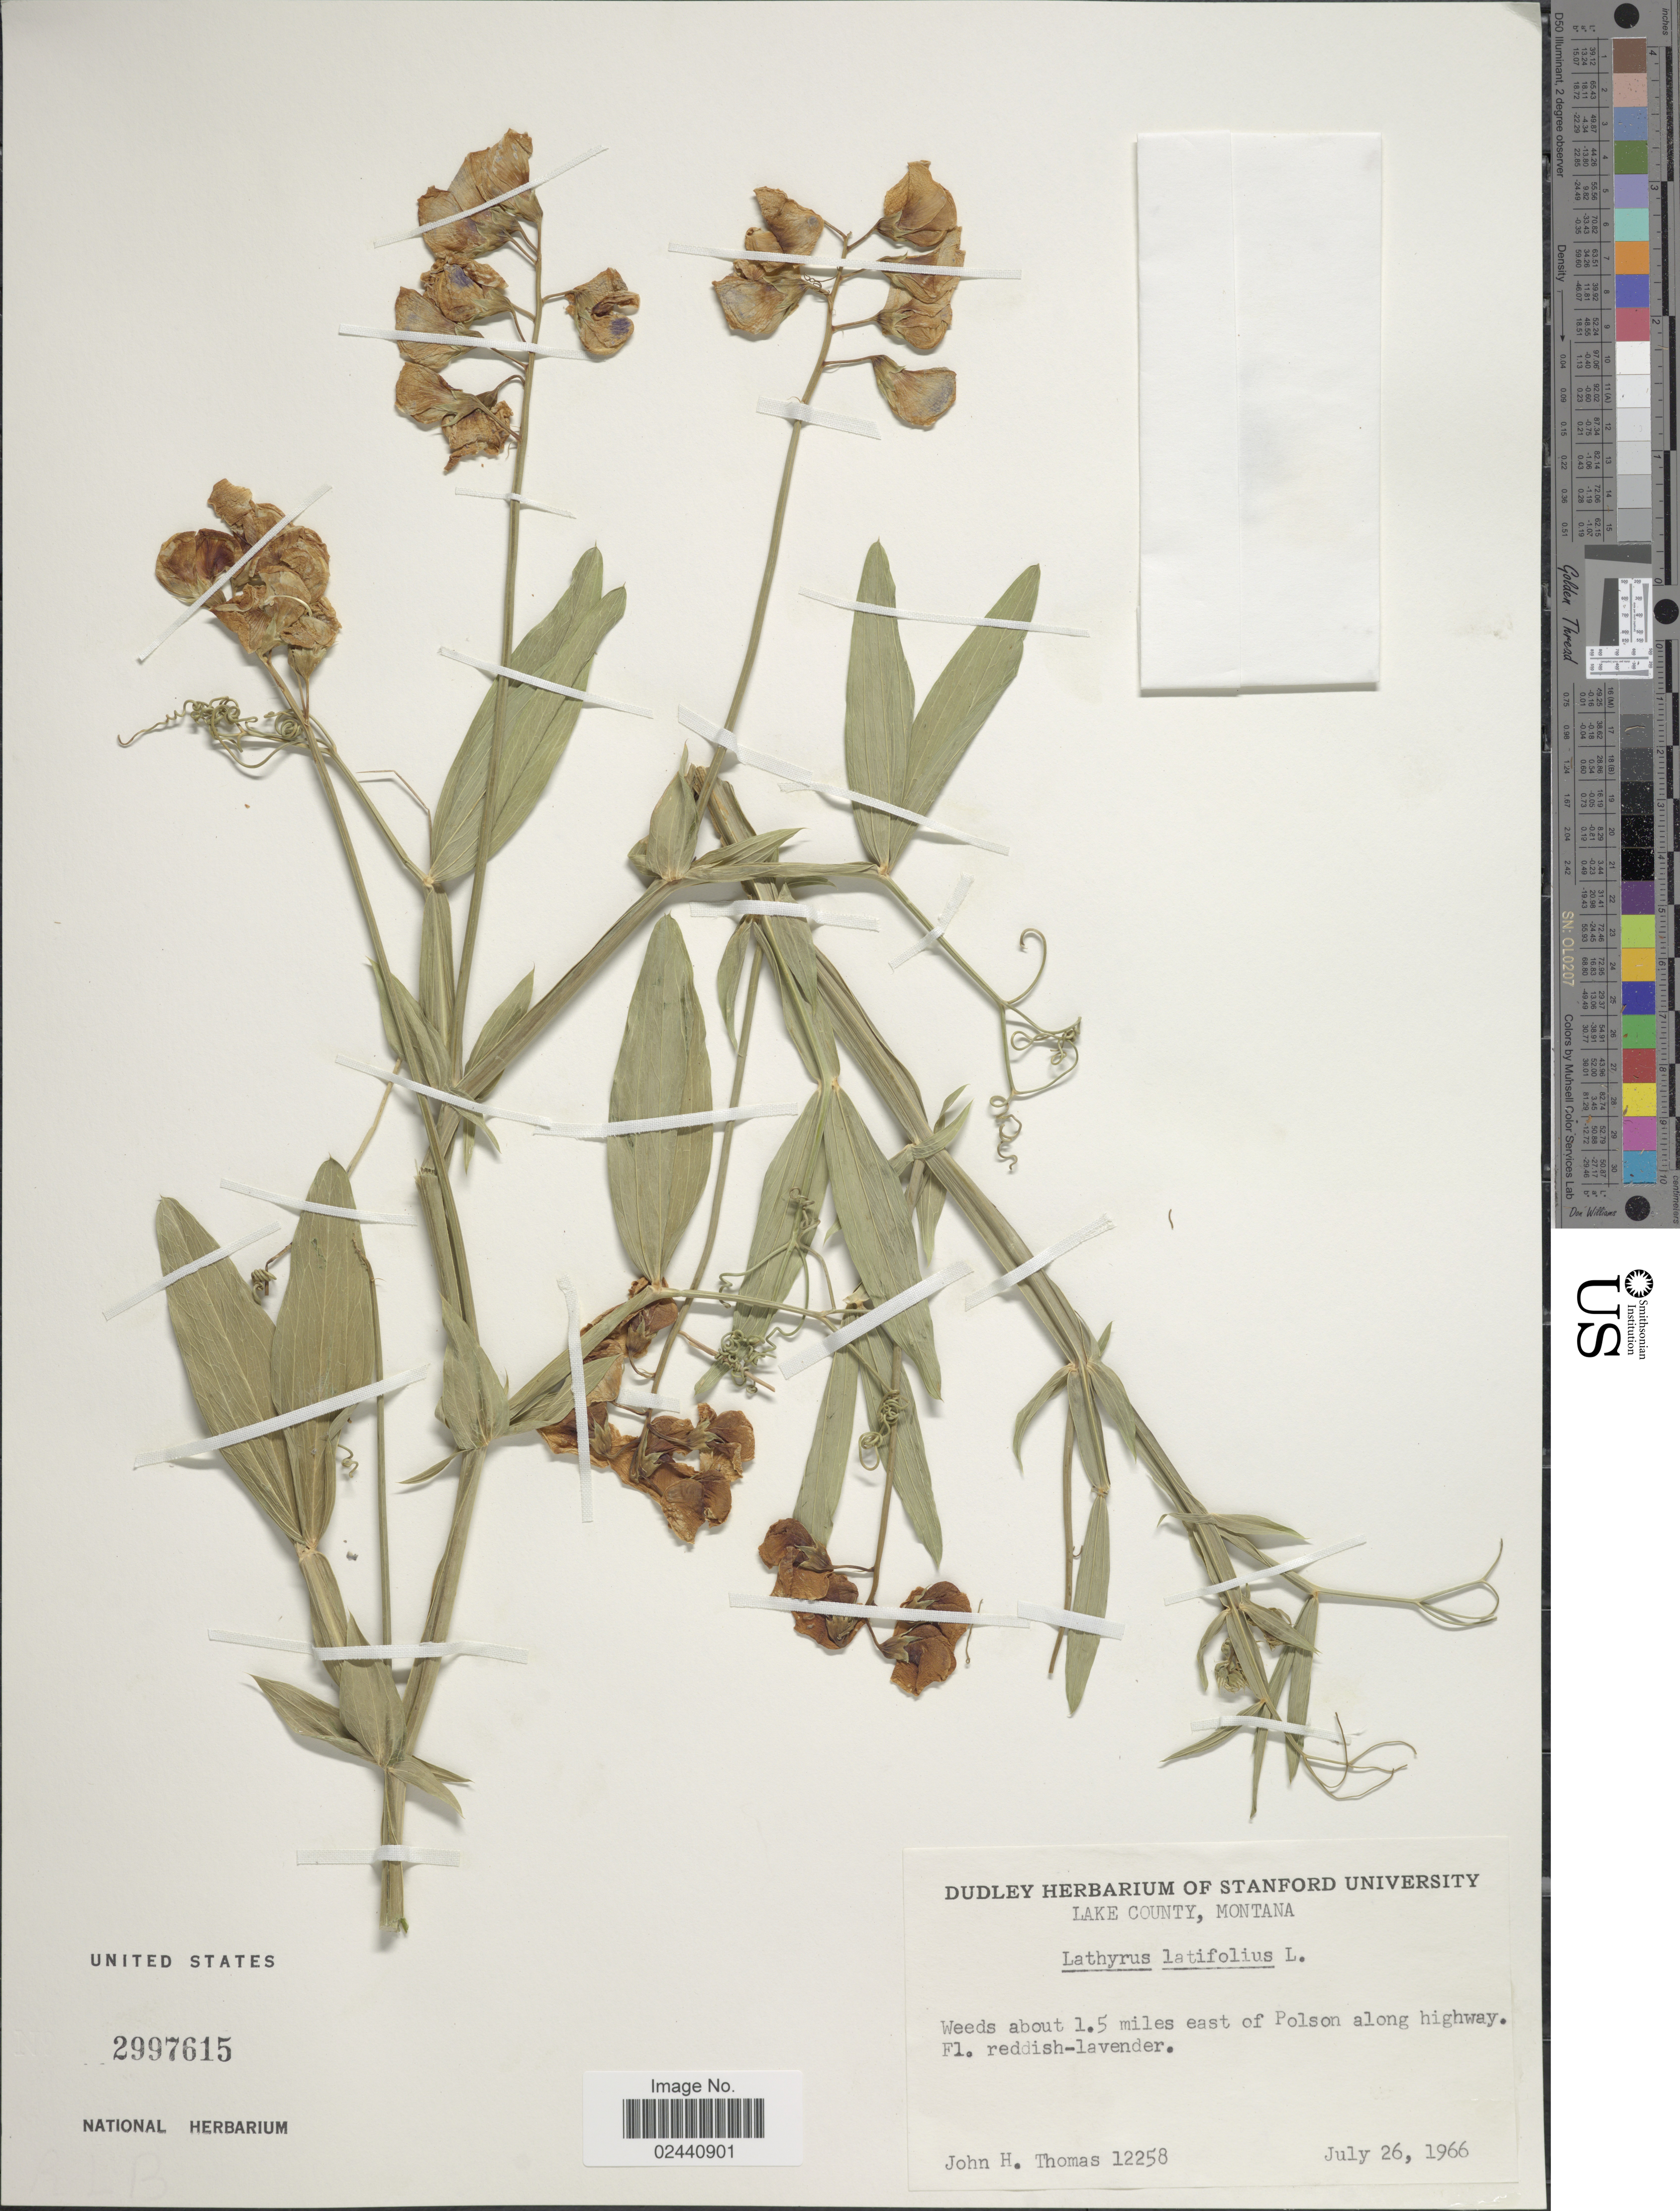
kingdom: Plantae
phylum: Tracheophyta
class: Magnoliopsida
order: Fabales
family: Fabaceae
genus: Lathyrus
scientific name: Lathyrus latifolius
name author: L.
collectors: J. H. Thomas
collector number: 12258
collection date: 1966-07-26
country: United States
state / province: Montana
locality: Lake County, Weeds about 1.5 miles east of Polson along highway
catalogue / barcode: US 2997615